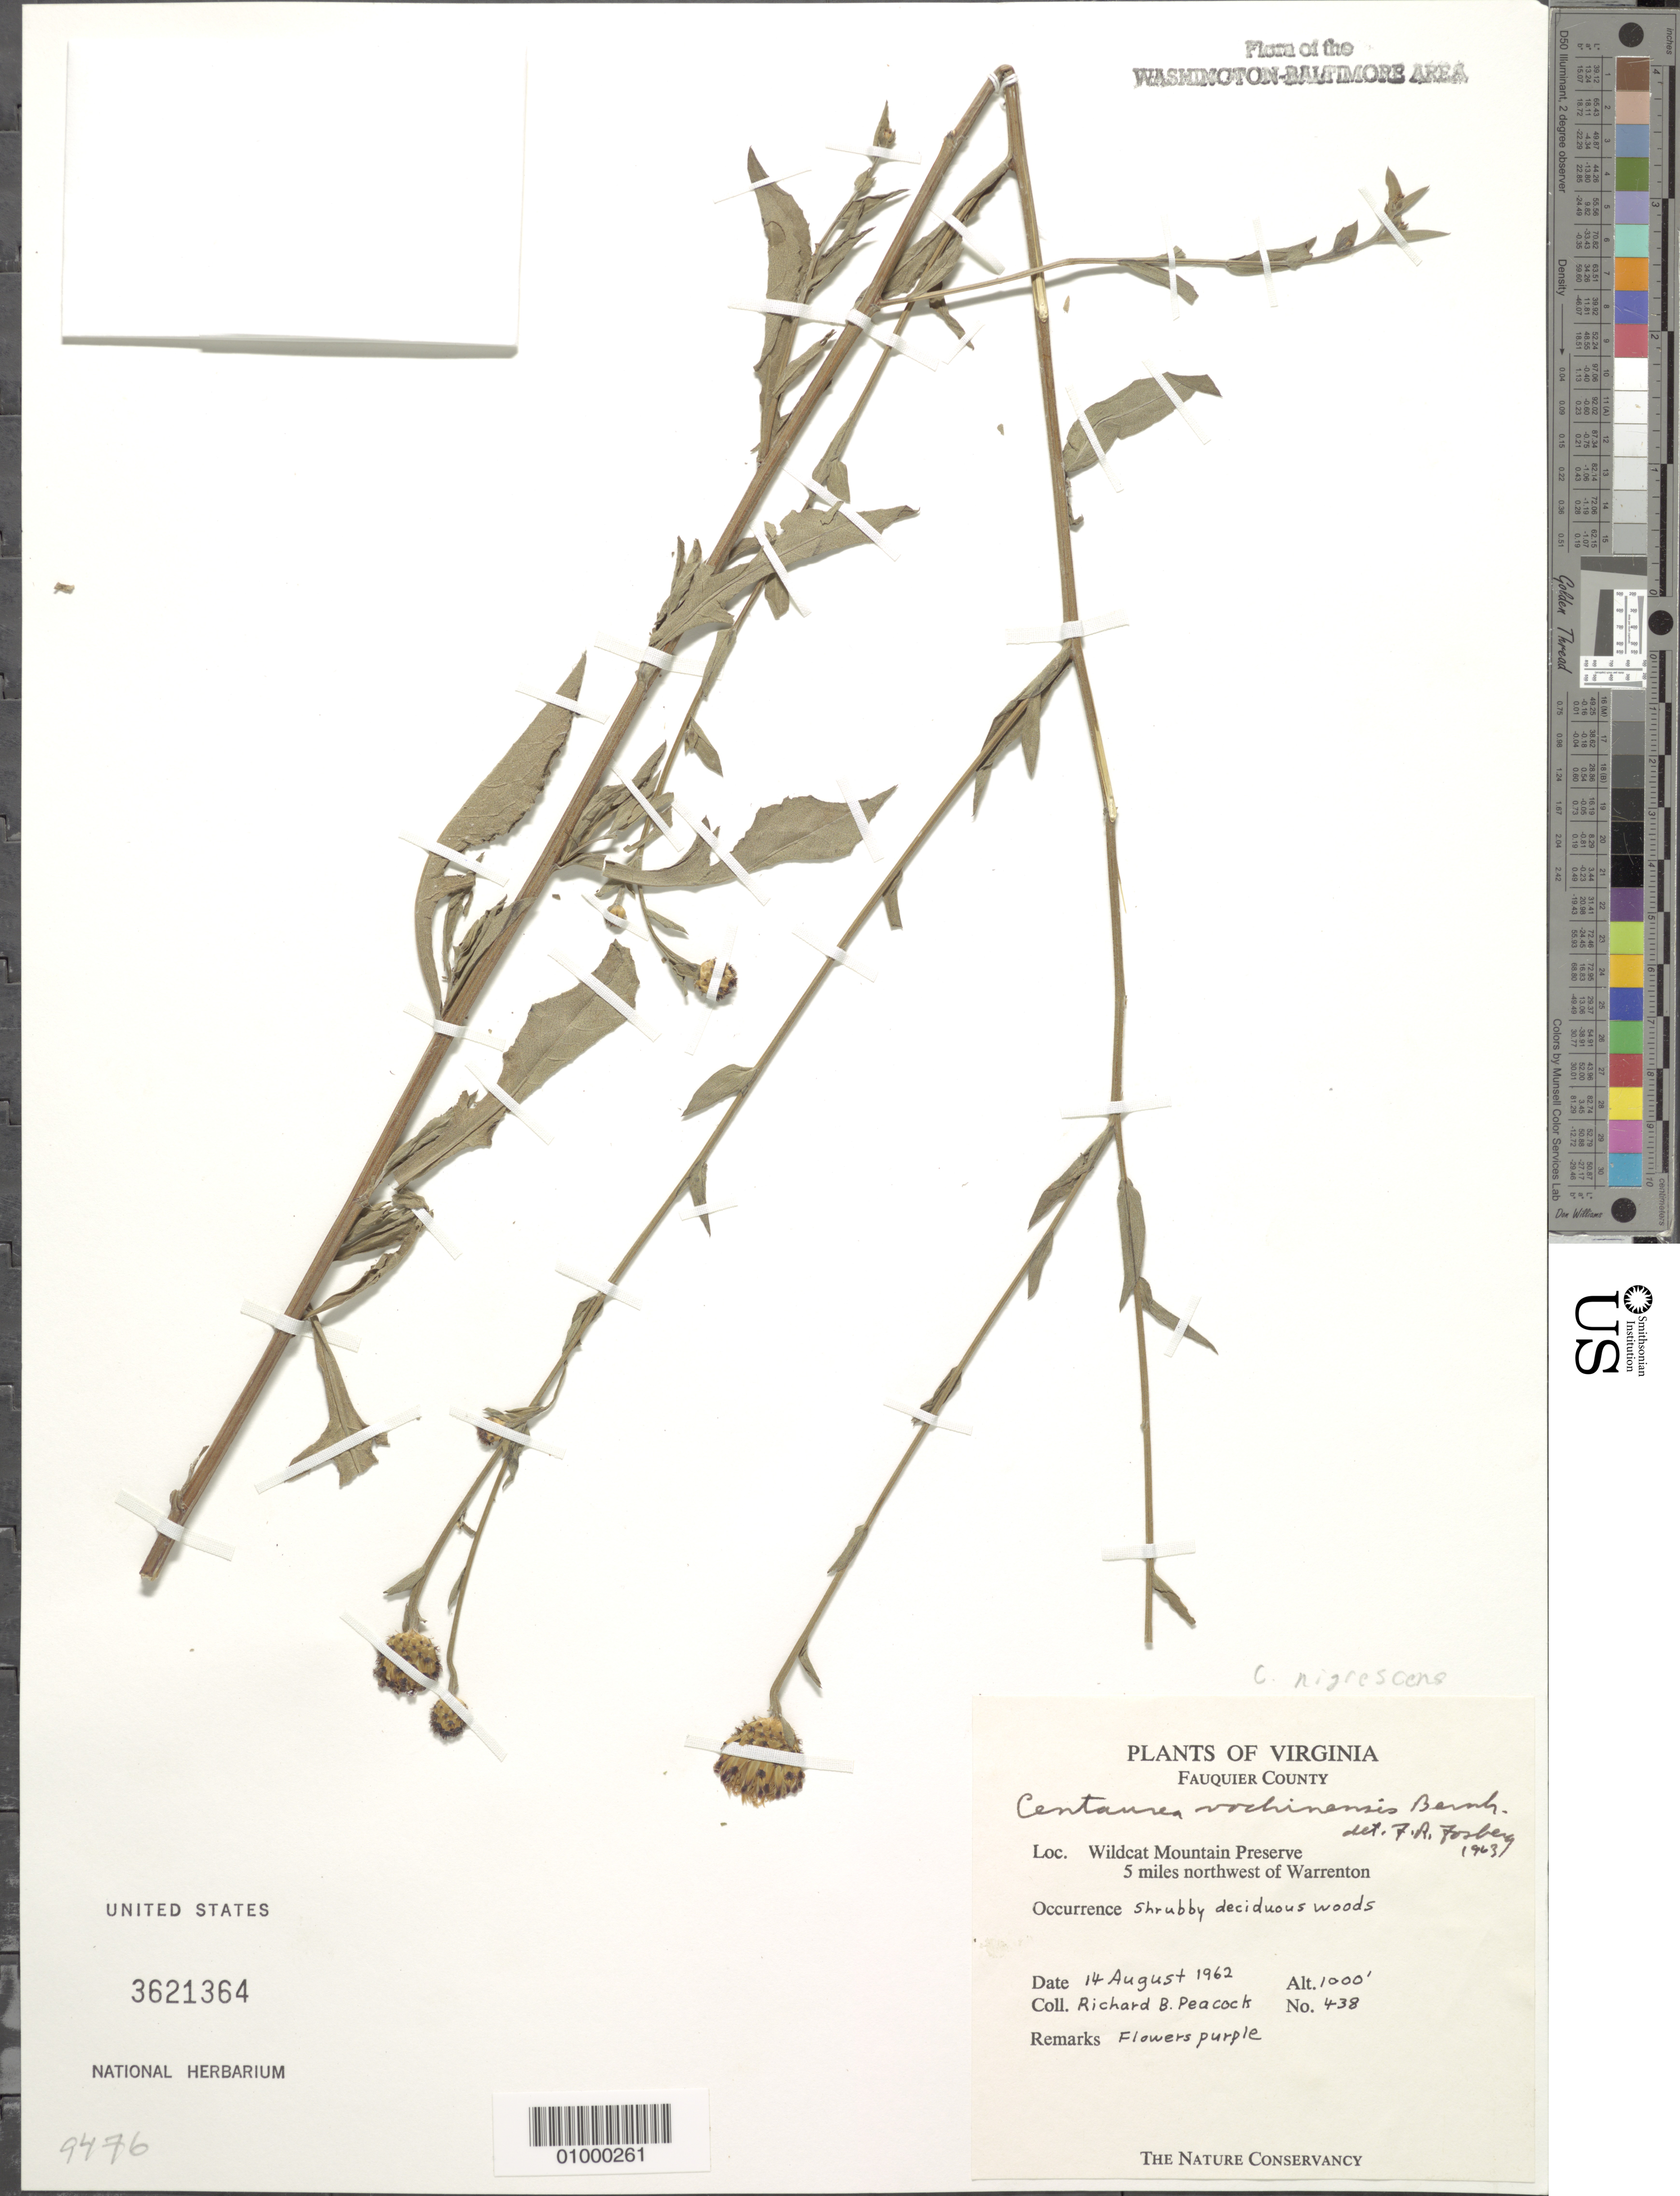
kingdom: Plantae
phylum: Tracheophyta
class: Magnoliopsida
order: Asterales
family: Asteraceae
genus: Centaurea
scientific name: Centaurea nigrescens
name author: L.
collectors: R. Peacock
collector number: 438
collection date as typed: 14 Aug 1962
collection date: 1962-08-14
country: United States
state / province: Virginia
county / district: Fauquier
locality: Wildcat Mountain Preserve, 5 miles northwest of Warrenton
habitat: shrubby deciduous woods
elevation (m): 305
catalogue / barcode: US 3621364